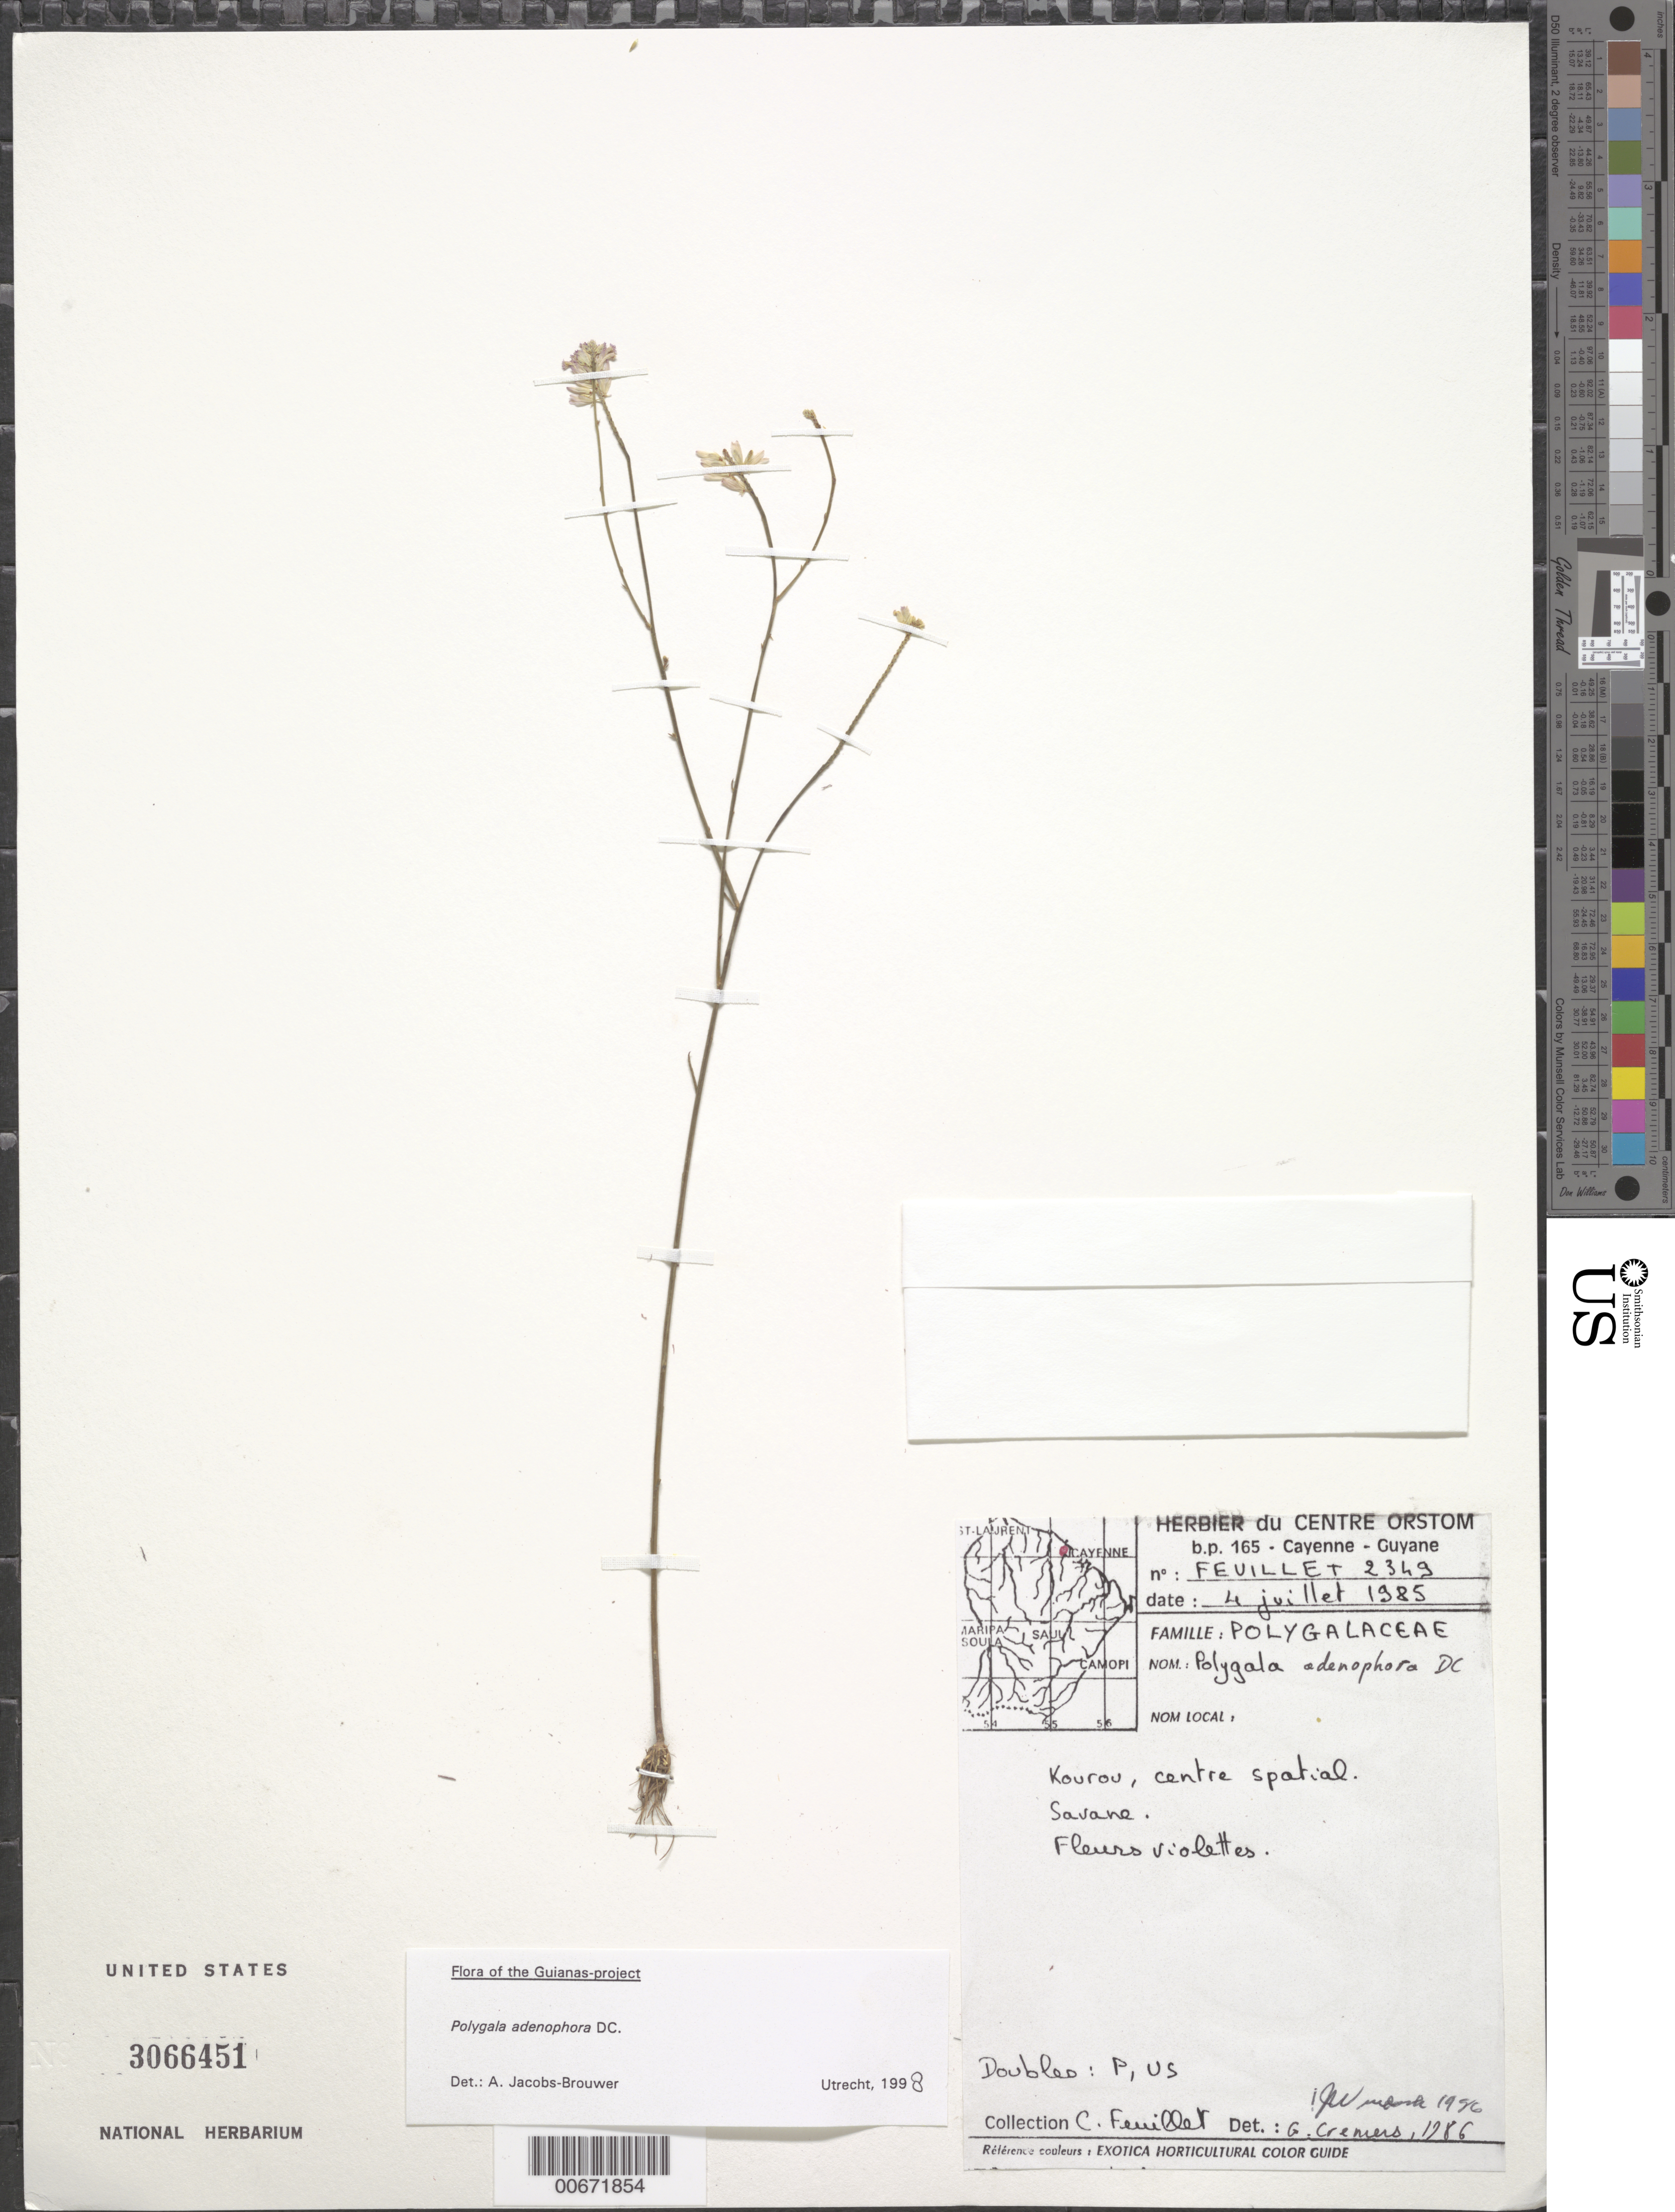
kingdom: Plantae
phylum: Tracheophyta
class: Magnoliopsida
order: Fabales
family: Polygalaceae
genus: Polygala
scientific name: Polygala adenophora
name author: DC.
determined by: Jacobs-Brouwer, A.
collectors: C. Feuillet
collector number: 2349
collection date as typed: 4-Jul-85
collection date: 1985-07-04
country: French Guiana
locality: Kourou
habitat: Savanna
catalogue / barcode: US 3066451